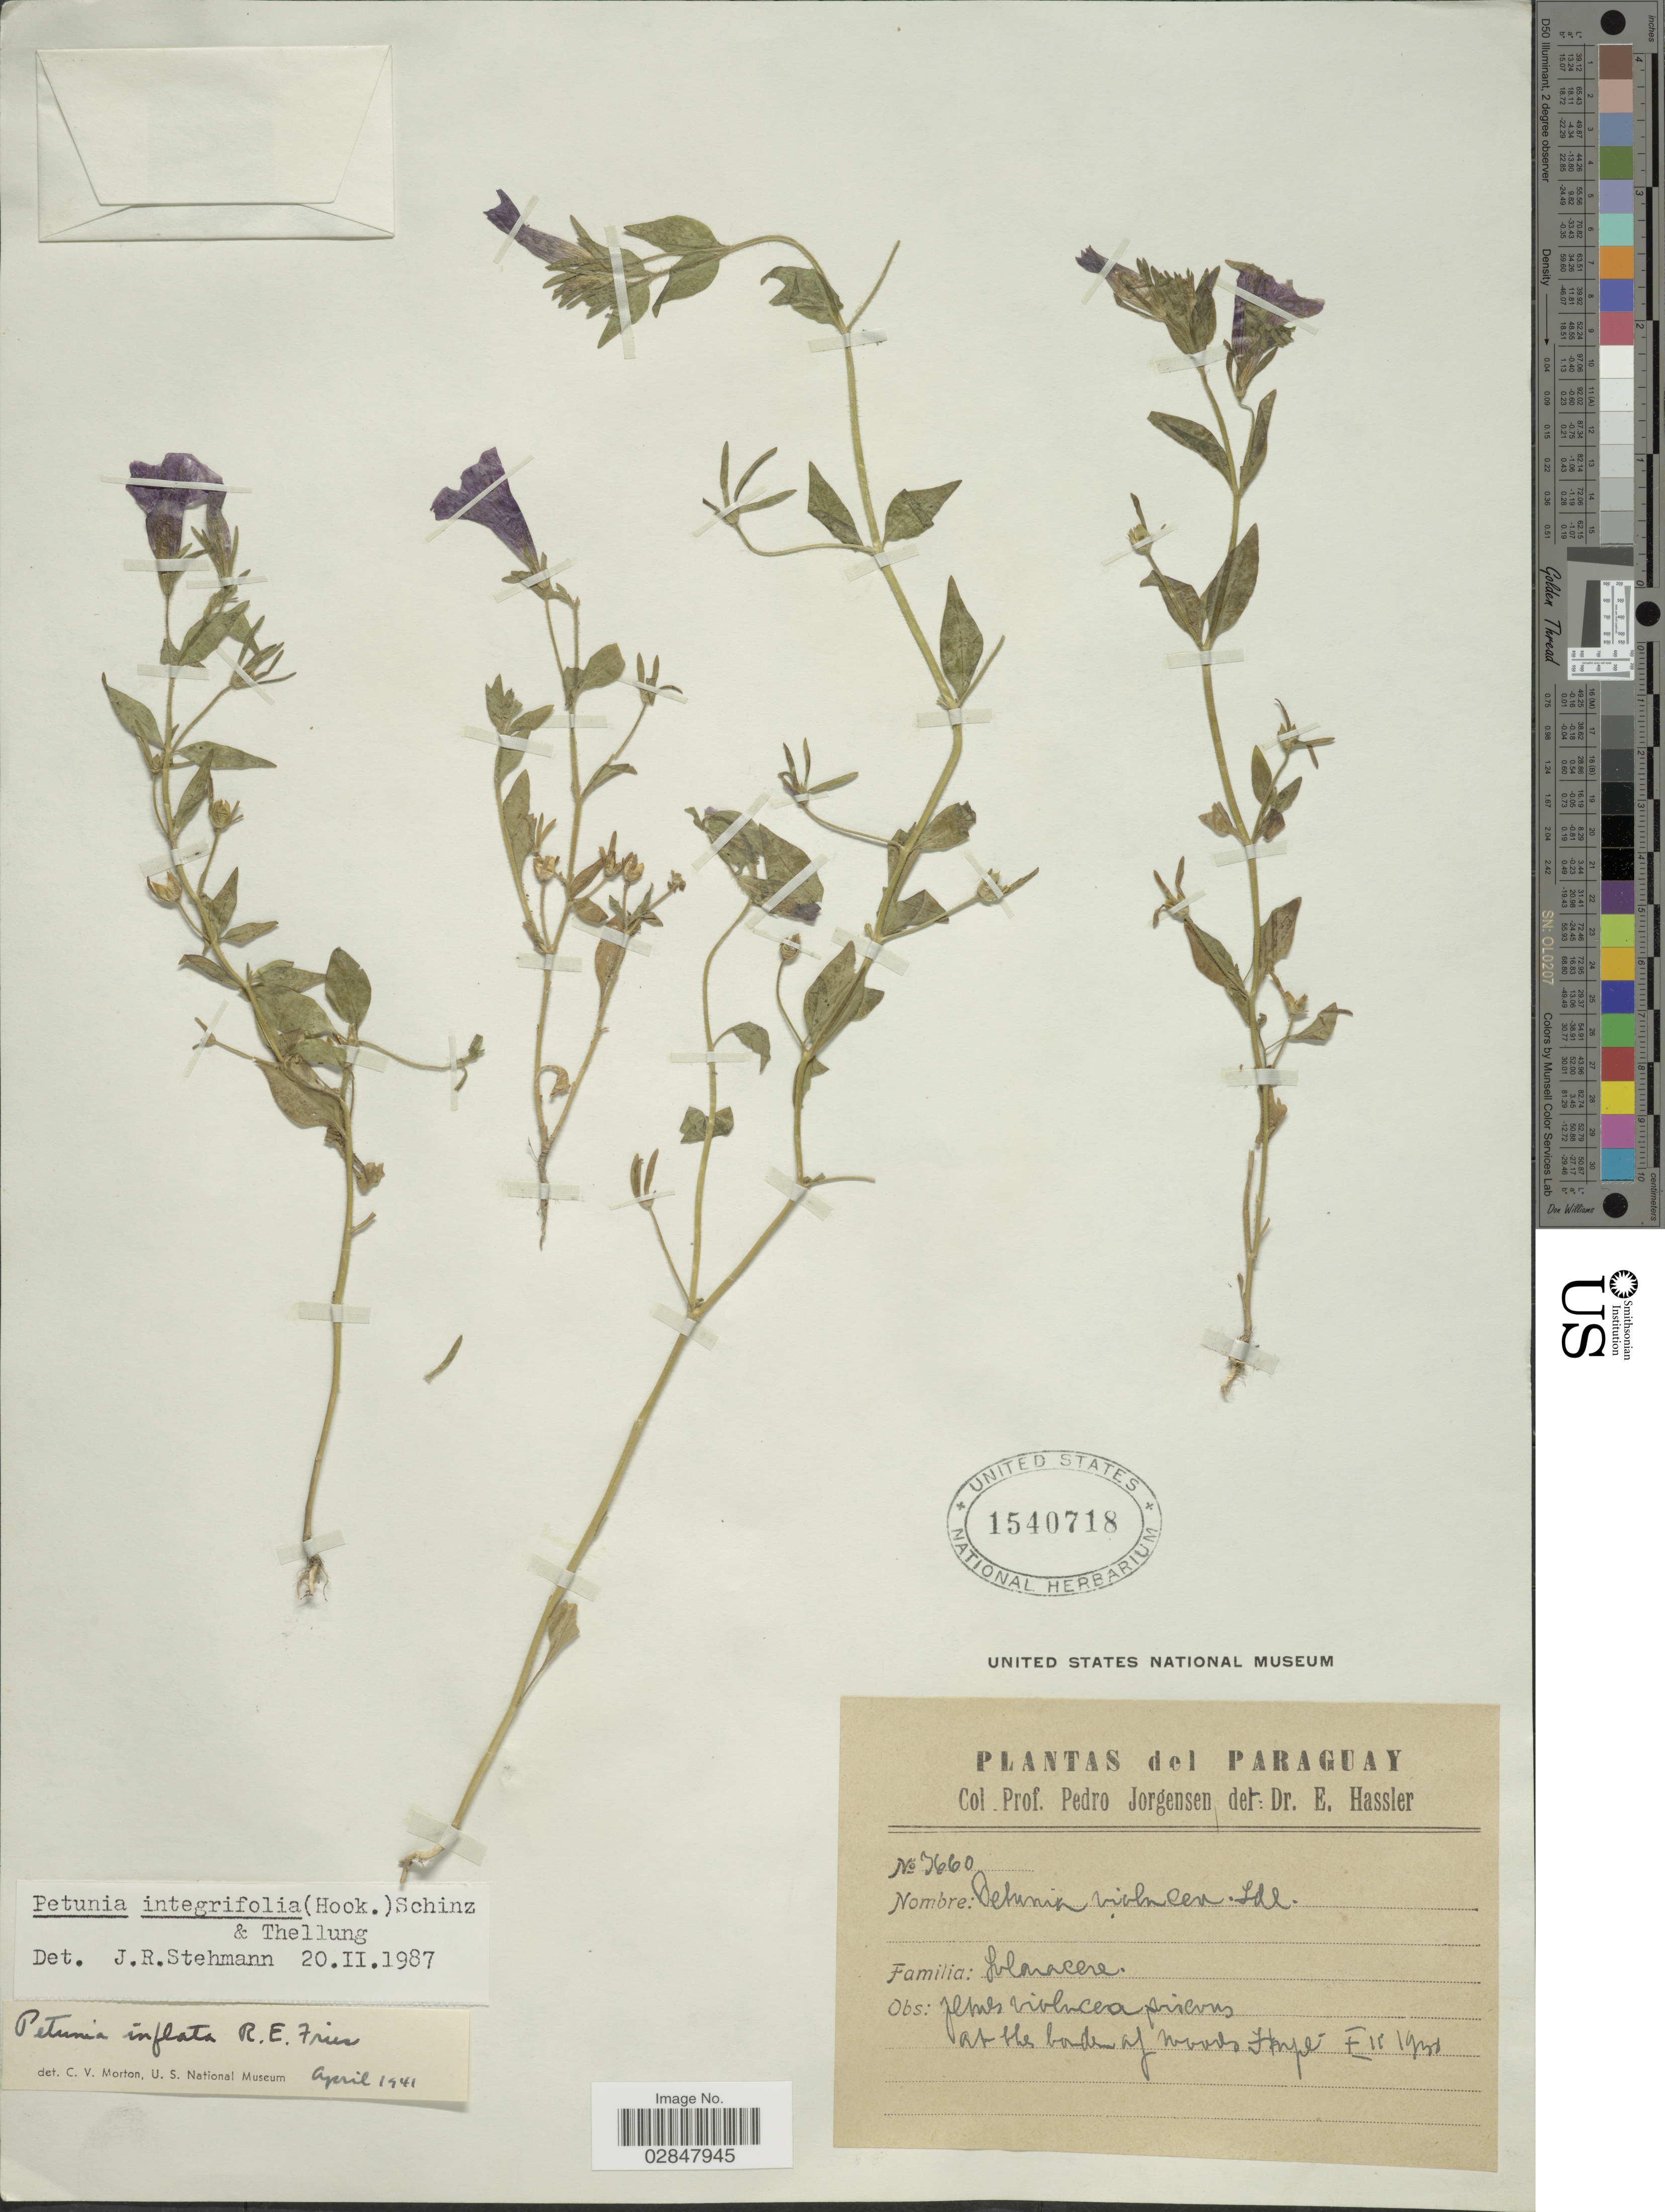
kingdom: Plantae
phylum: Tracheophyta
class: Magnoliopsida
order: Solanales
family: Solanaceae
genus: Petunia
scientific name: Petunia integrifolia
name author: (Hook.) Schinz & Thell.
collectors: P. Jörgensen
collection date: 1930-11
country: Paraguay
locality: At the border of woods Itupé.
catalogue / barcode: US 1540718